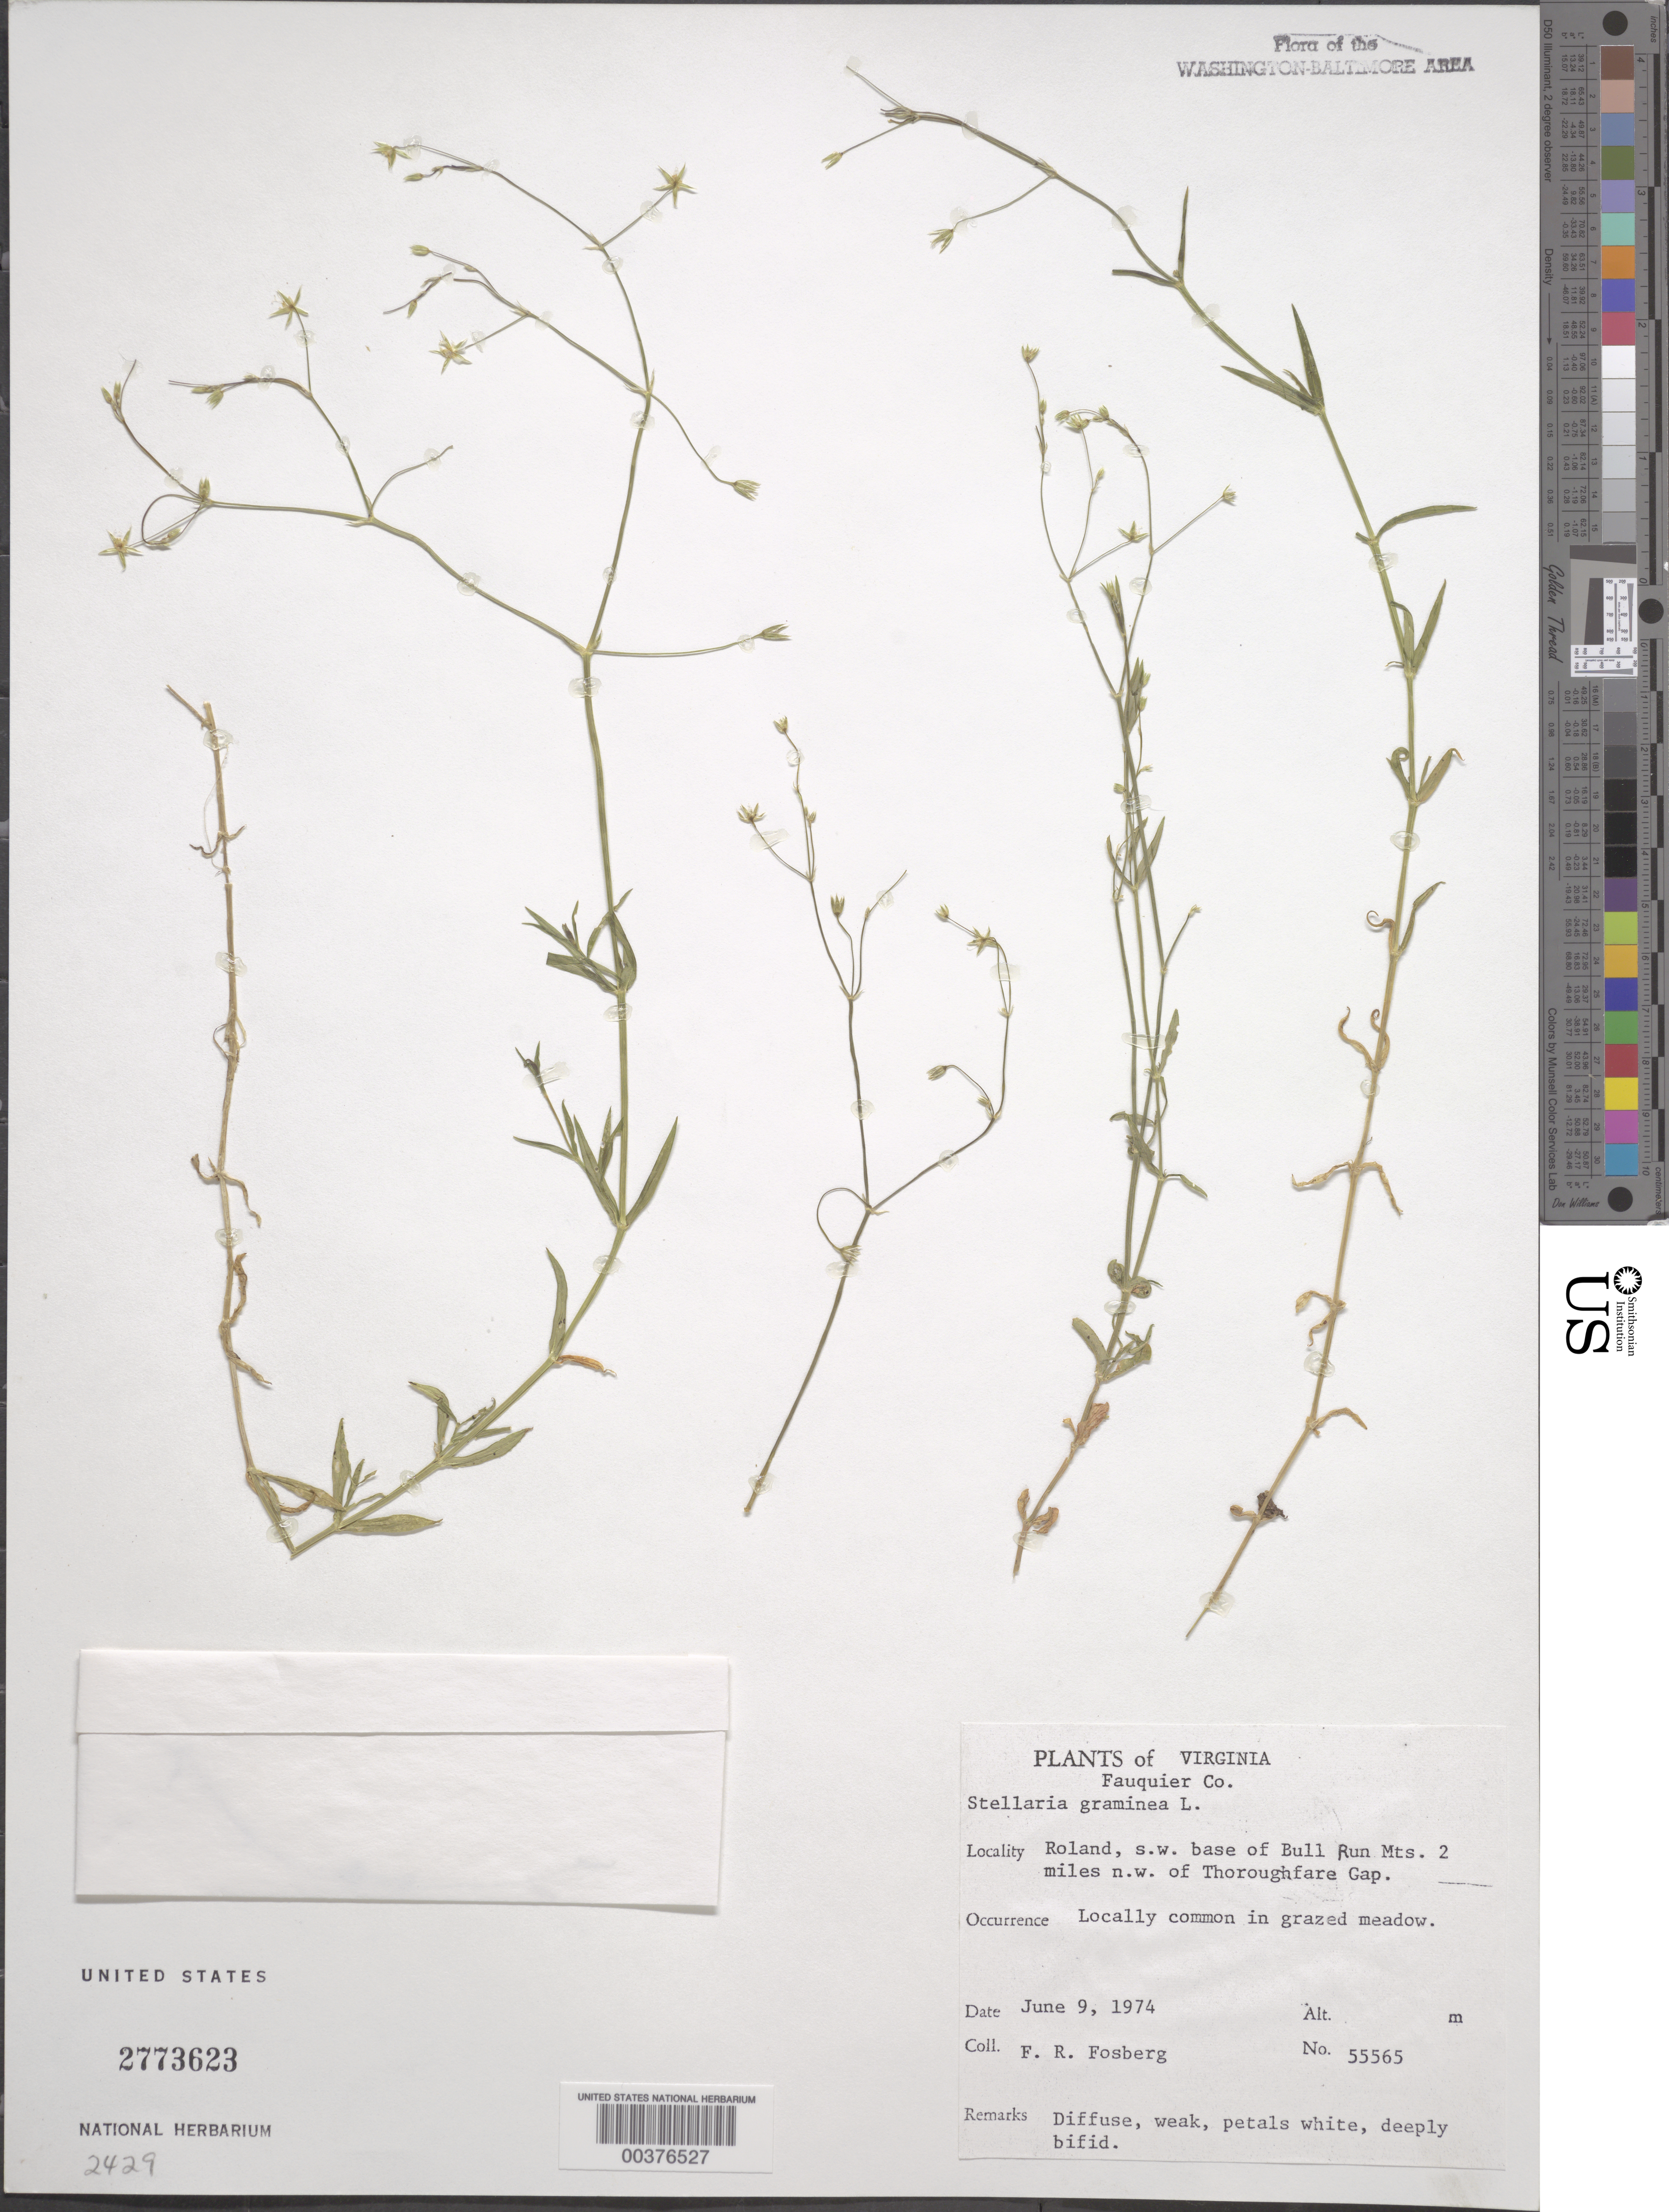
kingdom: Plantae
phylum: Tracheophyta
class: Magnoliopsida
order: Caryophyllales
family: Caryophyllaceae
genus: Stellaria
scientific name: Stellaria graminea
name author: L.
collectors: F. R. Fosberg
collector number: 55565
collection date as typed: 09 Jun 1974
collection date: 1974-06-09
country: United States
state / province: Virginia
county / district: Fauquier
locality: Roland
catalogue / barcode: US 2773623